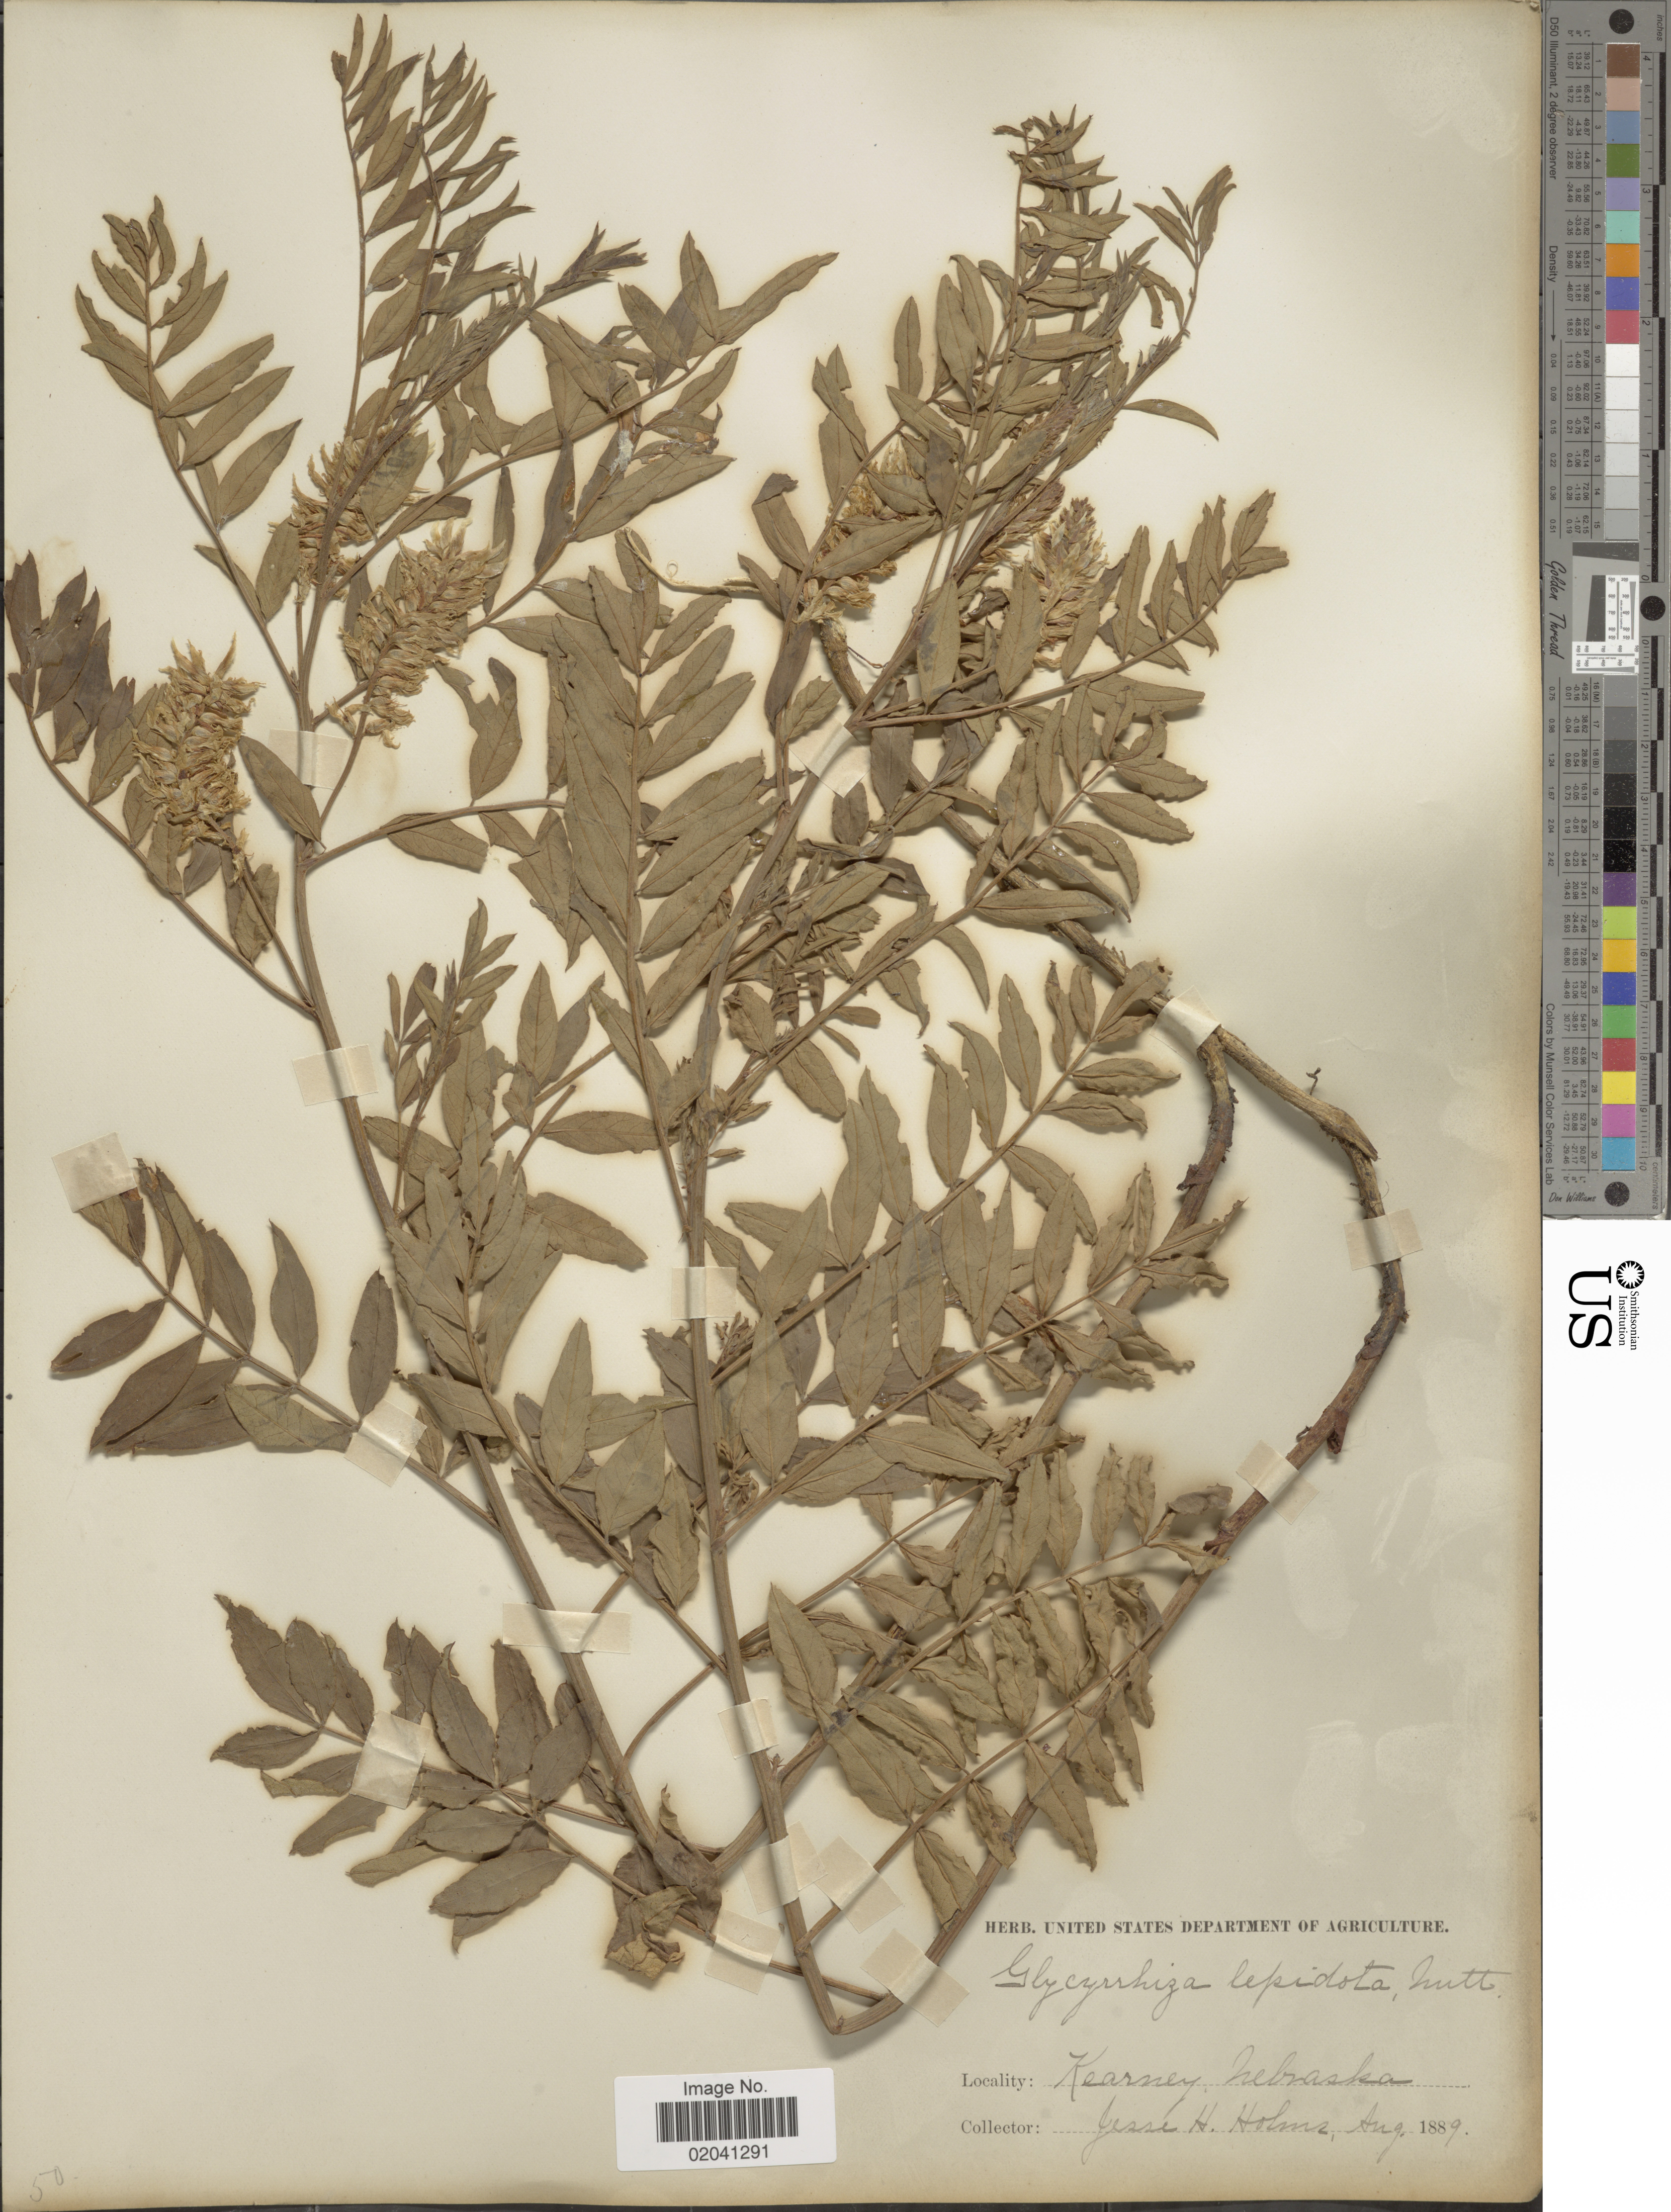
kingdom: Plantae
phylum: Tracheophyta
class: Magnoliopsida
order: Fabales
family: Fabaceae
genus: Glycyrrhiza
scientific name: Glycyrrhiza lepidota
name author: Pursh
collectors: J. H. Holms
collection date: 1889-08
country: United States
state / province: Nebraska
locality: Kearney, Nebraska